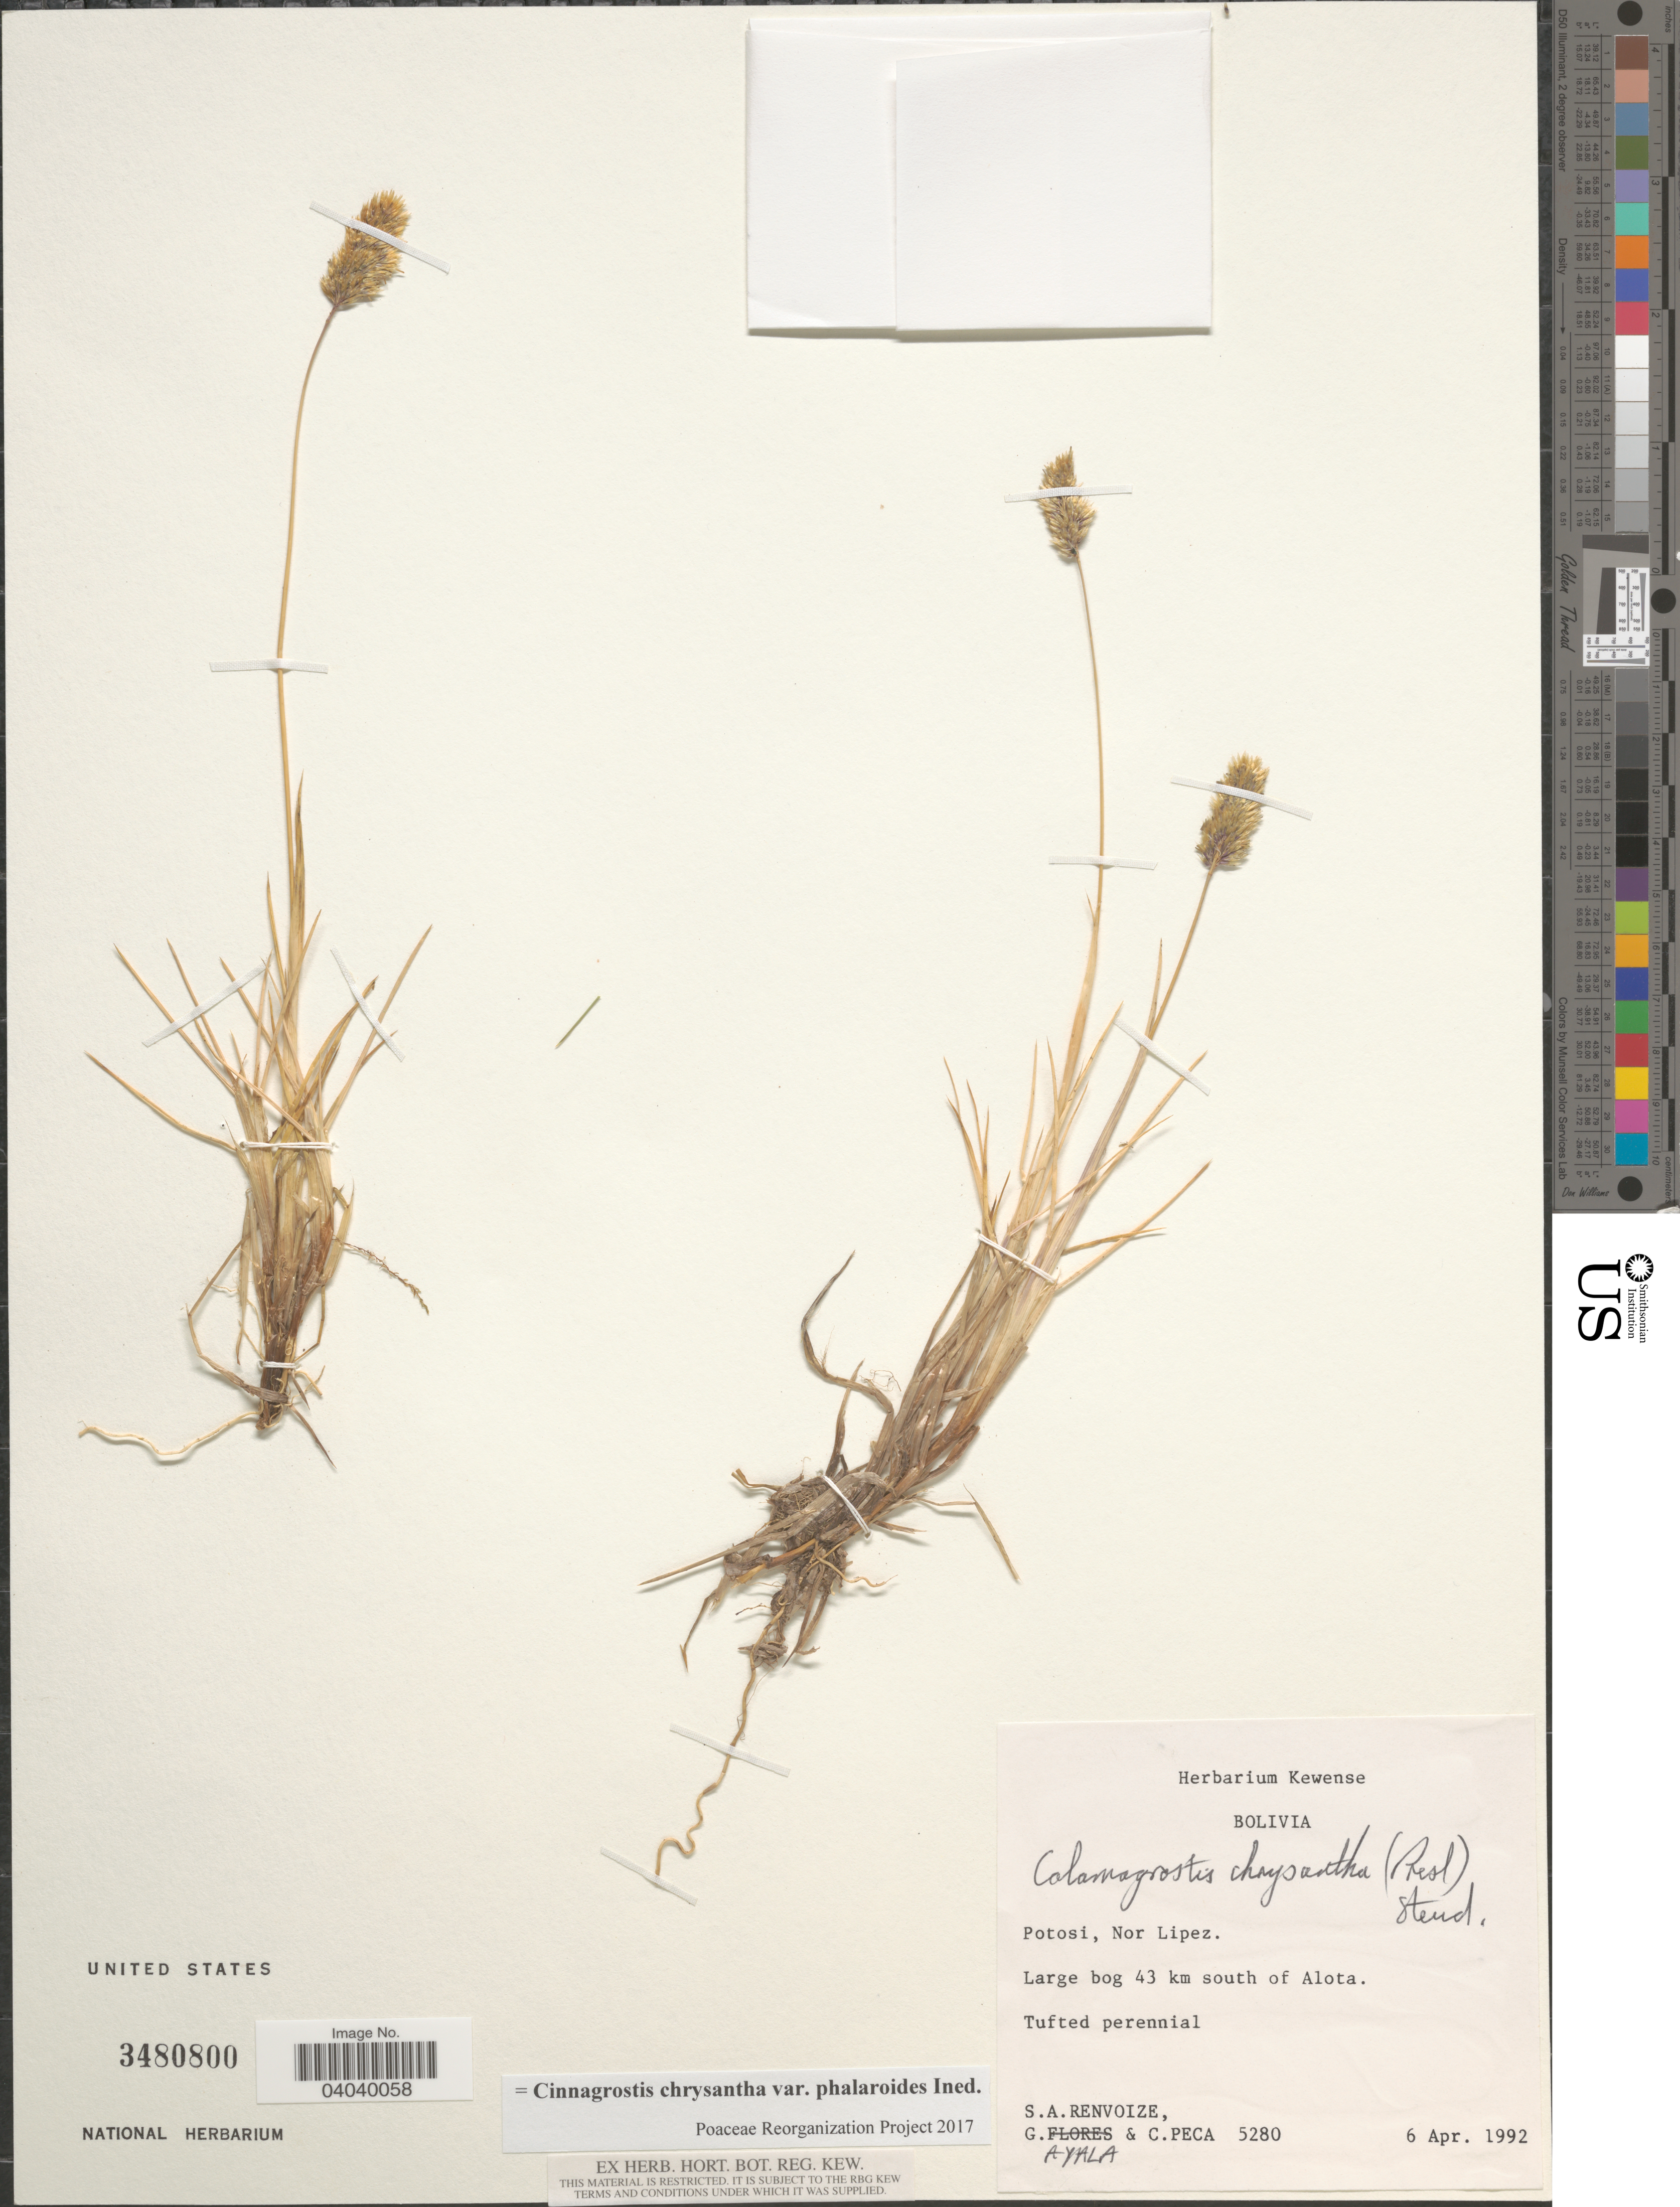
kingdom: Plantae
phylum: Tracheophyta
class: Liliopsida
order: Poales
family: Poaceae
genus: Deschampsia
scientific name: Deschampsia chrysantha var. phalaroides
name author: (Wedd.) Saarela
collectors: S. A. Renvoize, G. Ayala & C. Peca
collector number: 5280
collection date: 1992-04-06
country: Bolivia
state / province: Potosi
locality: Potosi, Nor Lipez. Large bog 43 km south of Alota.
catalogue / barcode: US 3480800